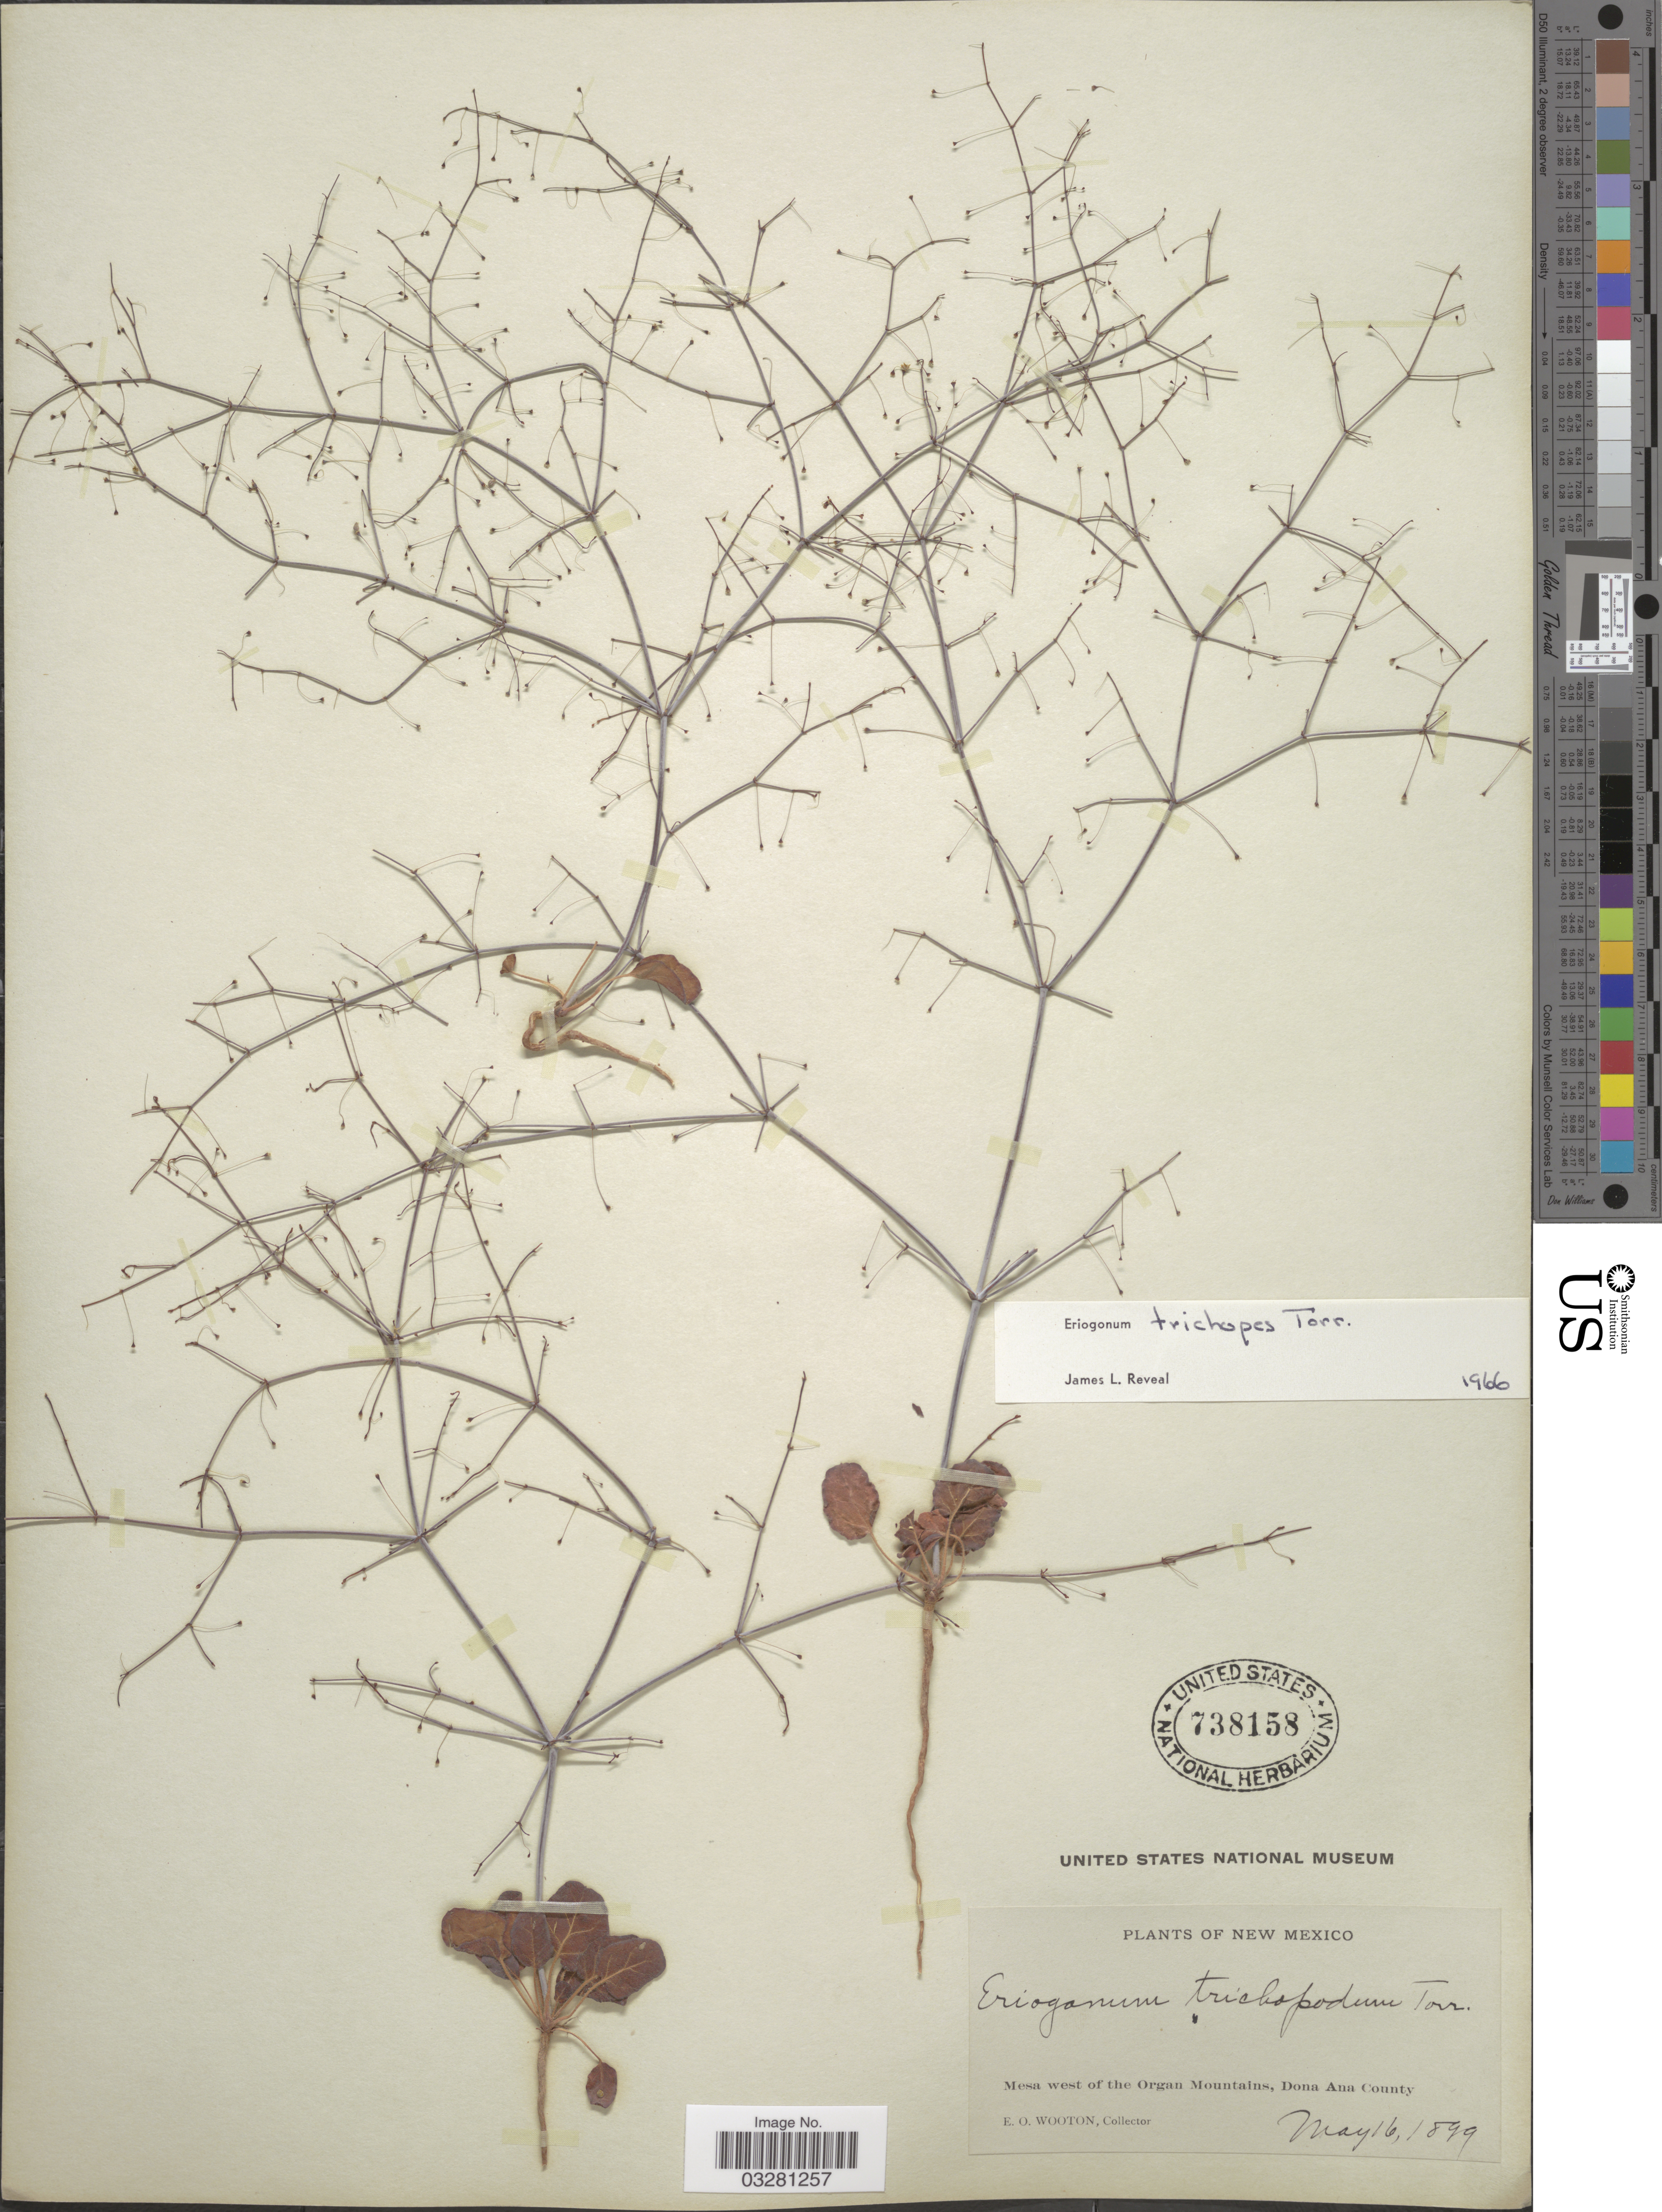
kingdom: Plantae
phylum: Tracheophyta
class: Magnoliopsida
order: Caryophyllales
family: Polygonaceae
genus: Eriogonum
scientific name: Eriogonum trichopes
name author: Torr.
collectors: E. O. Wooton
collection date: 1899-05-16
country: United States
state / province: New Mexico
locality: Mesa west of the Organ Mountains, Dona Ana County.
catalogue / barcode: US 738158